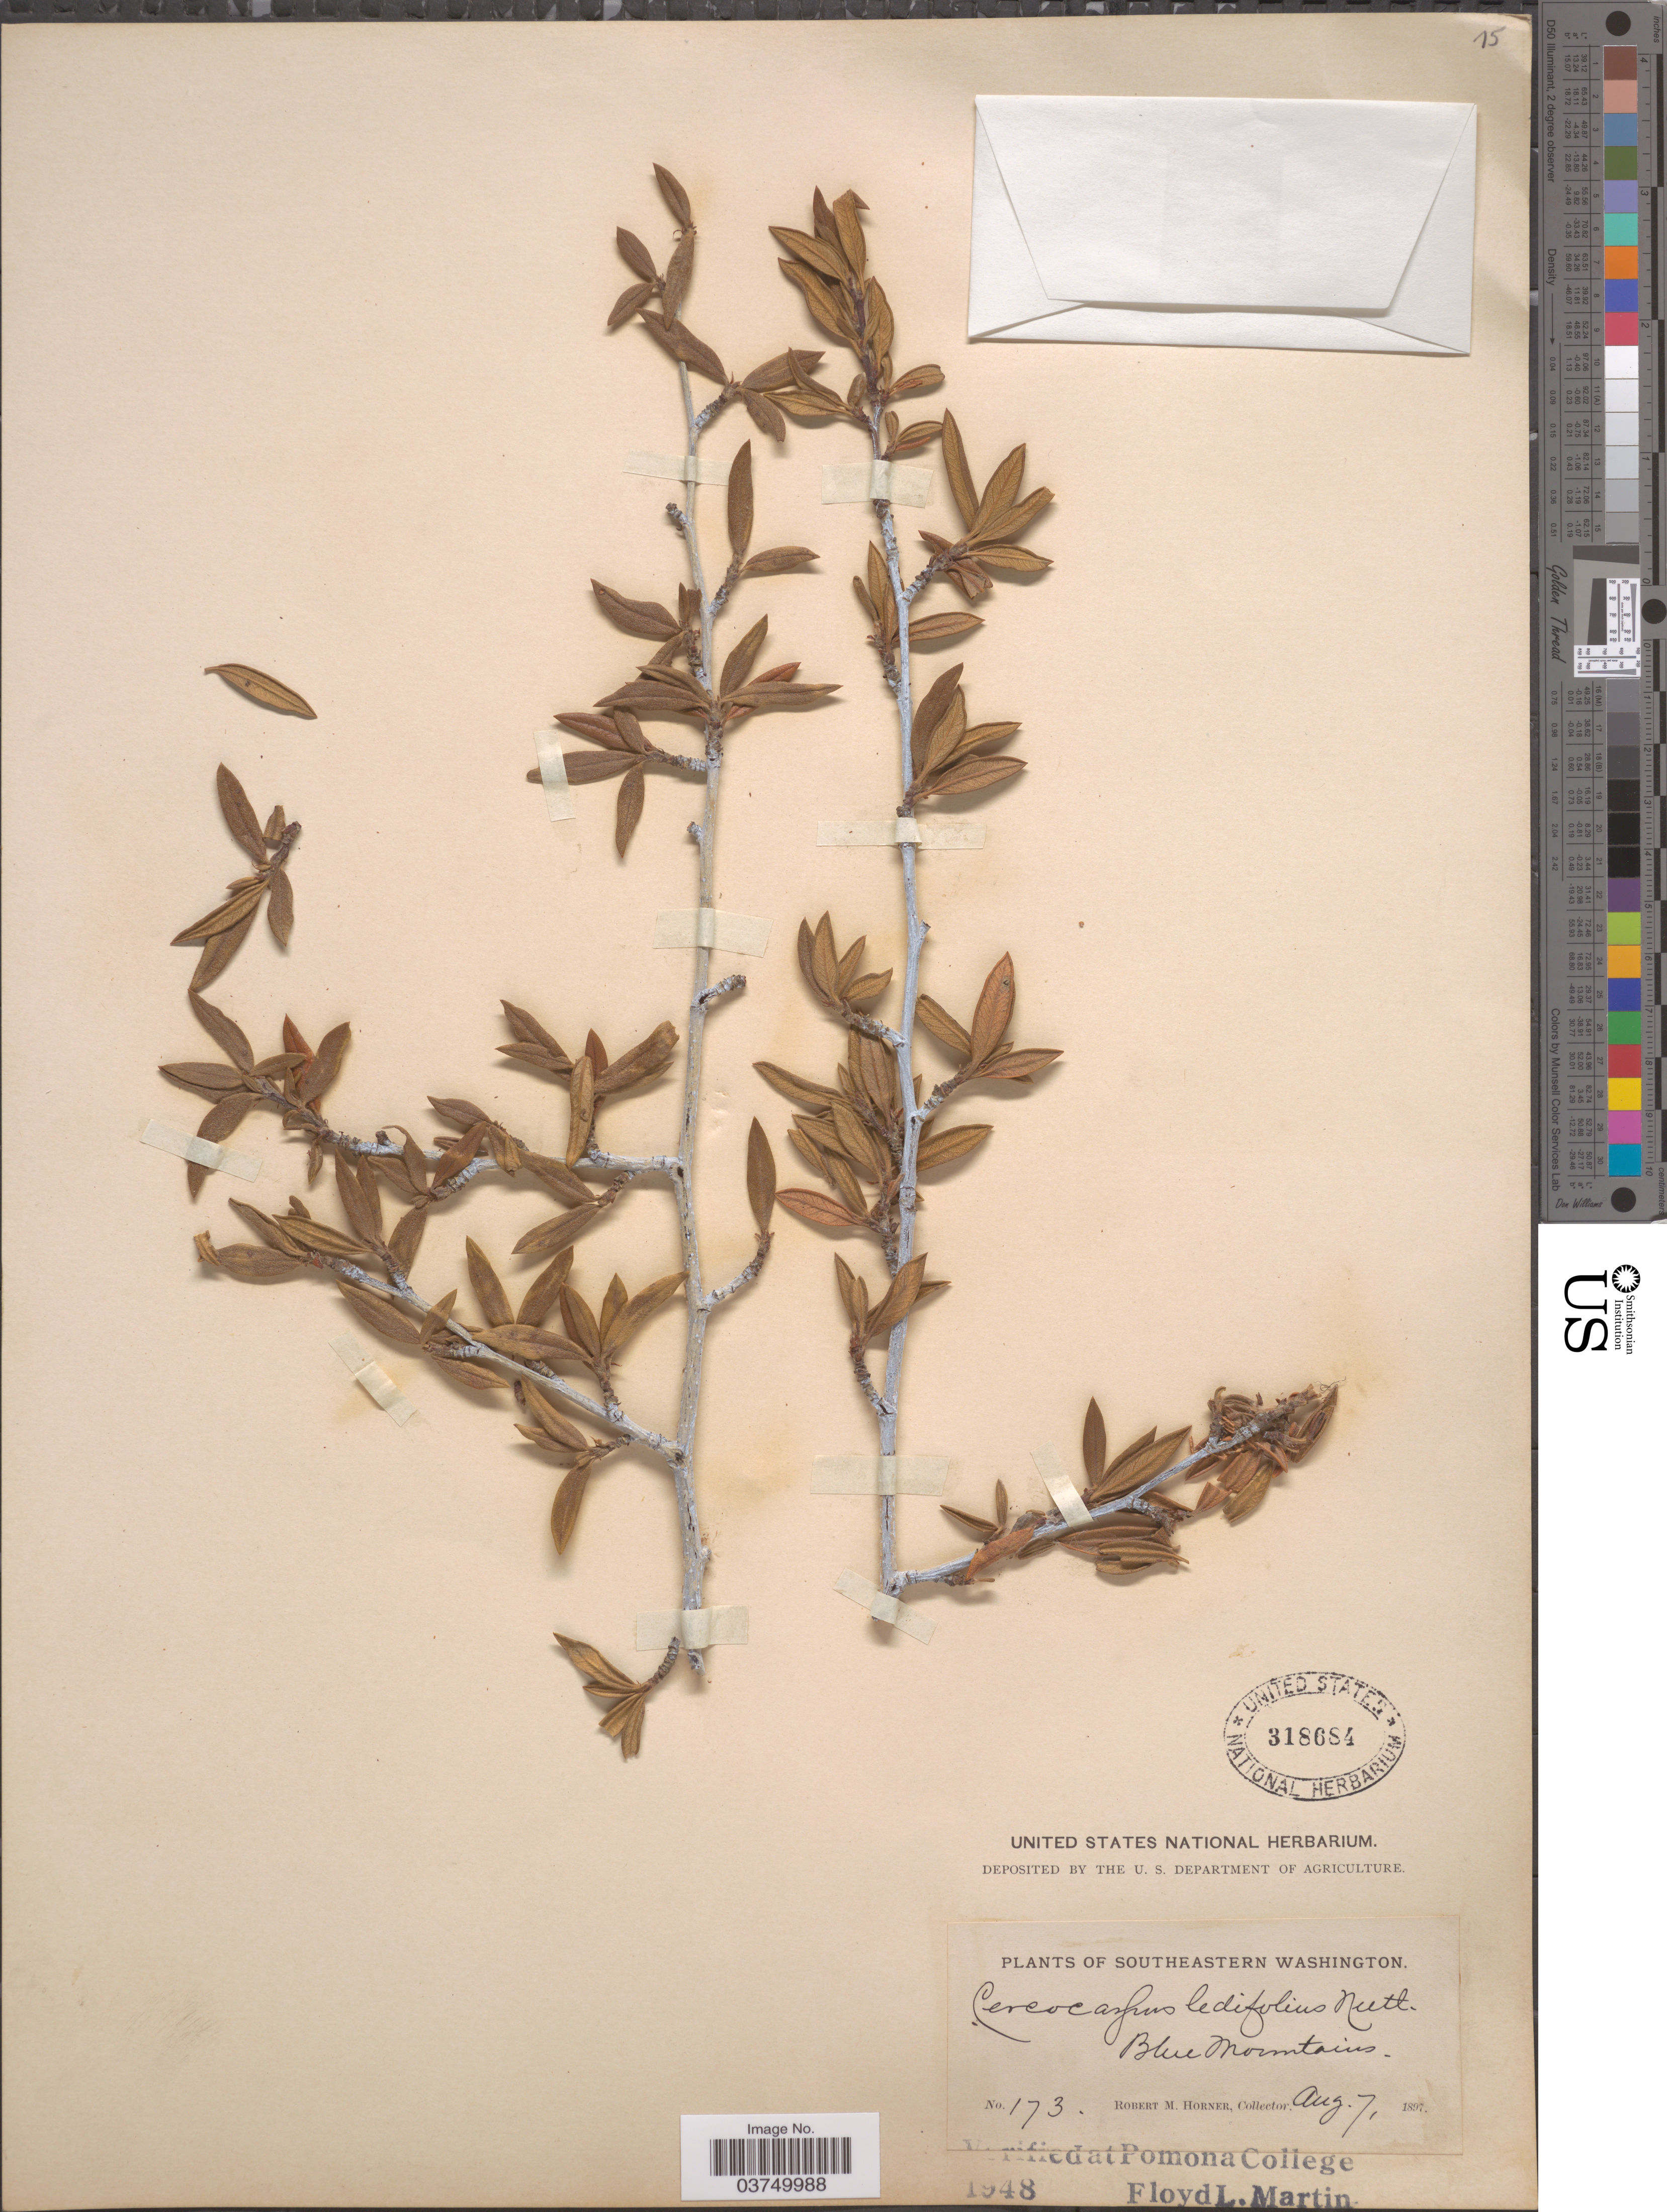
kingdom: Plantae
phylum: Tracheophyta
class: Magnoliopsida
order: Rosales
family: Rosaceae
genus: Cercocarpus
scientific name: Cercocarpus ledifolius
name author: Nutt.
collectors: R. Horner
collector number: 173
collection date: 1897-08-07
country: United States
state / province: Washington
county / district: Clallam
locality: Southeastern Washington. Blue Mountains.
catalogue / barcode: US 318684